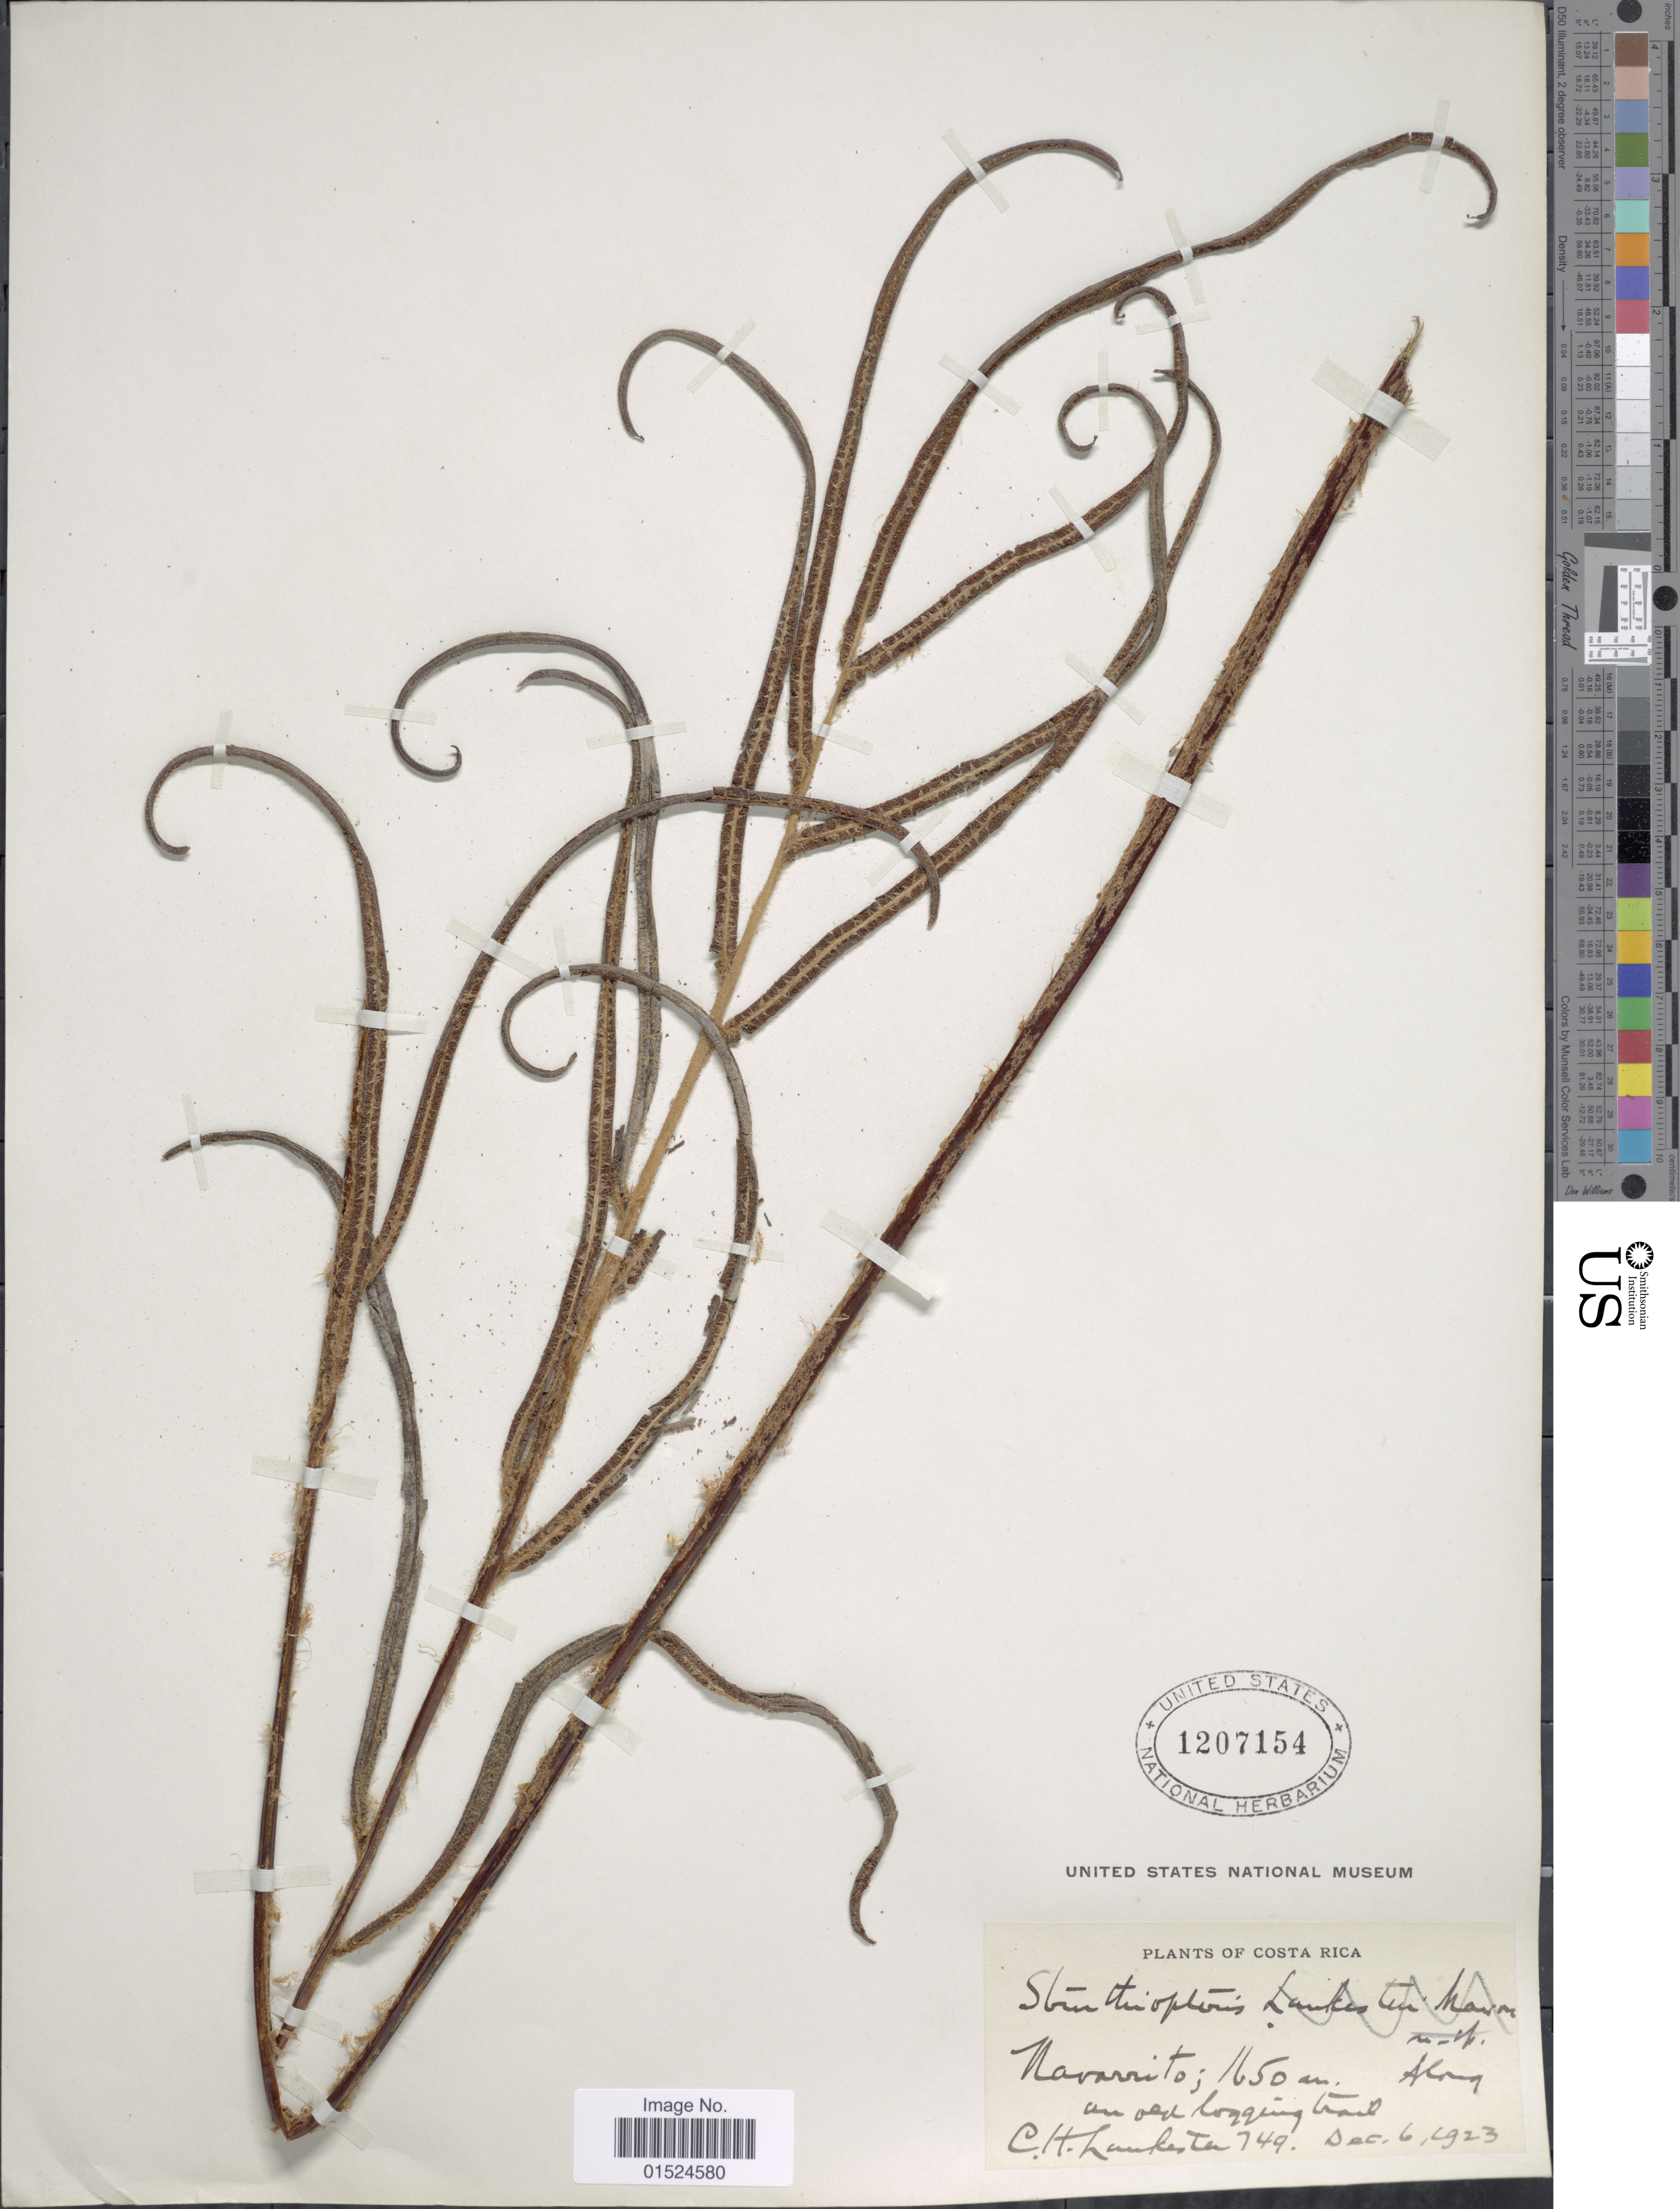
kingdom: Plantae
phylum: Tracheophyta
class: Polypodiopsida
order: Polypodiales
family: Blechnaceae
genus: Blechnum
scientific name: Blechnum viviparum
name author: (Broadh.) C. Chr.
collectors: C. H. Lankester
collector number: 749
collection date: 1923-12-06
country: Costa Rica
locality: Navarrito, old logging trail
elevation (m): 1650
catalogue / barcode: US 1207154